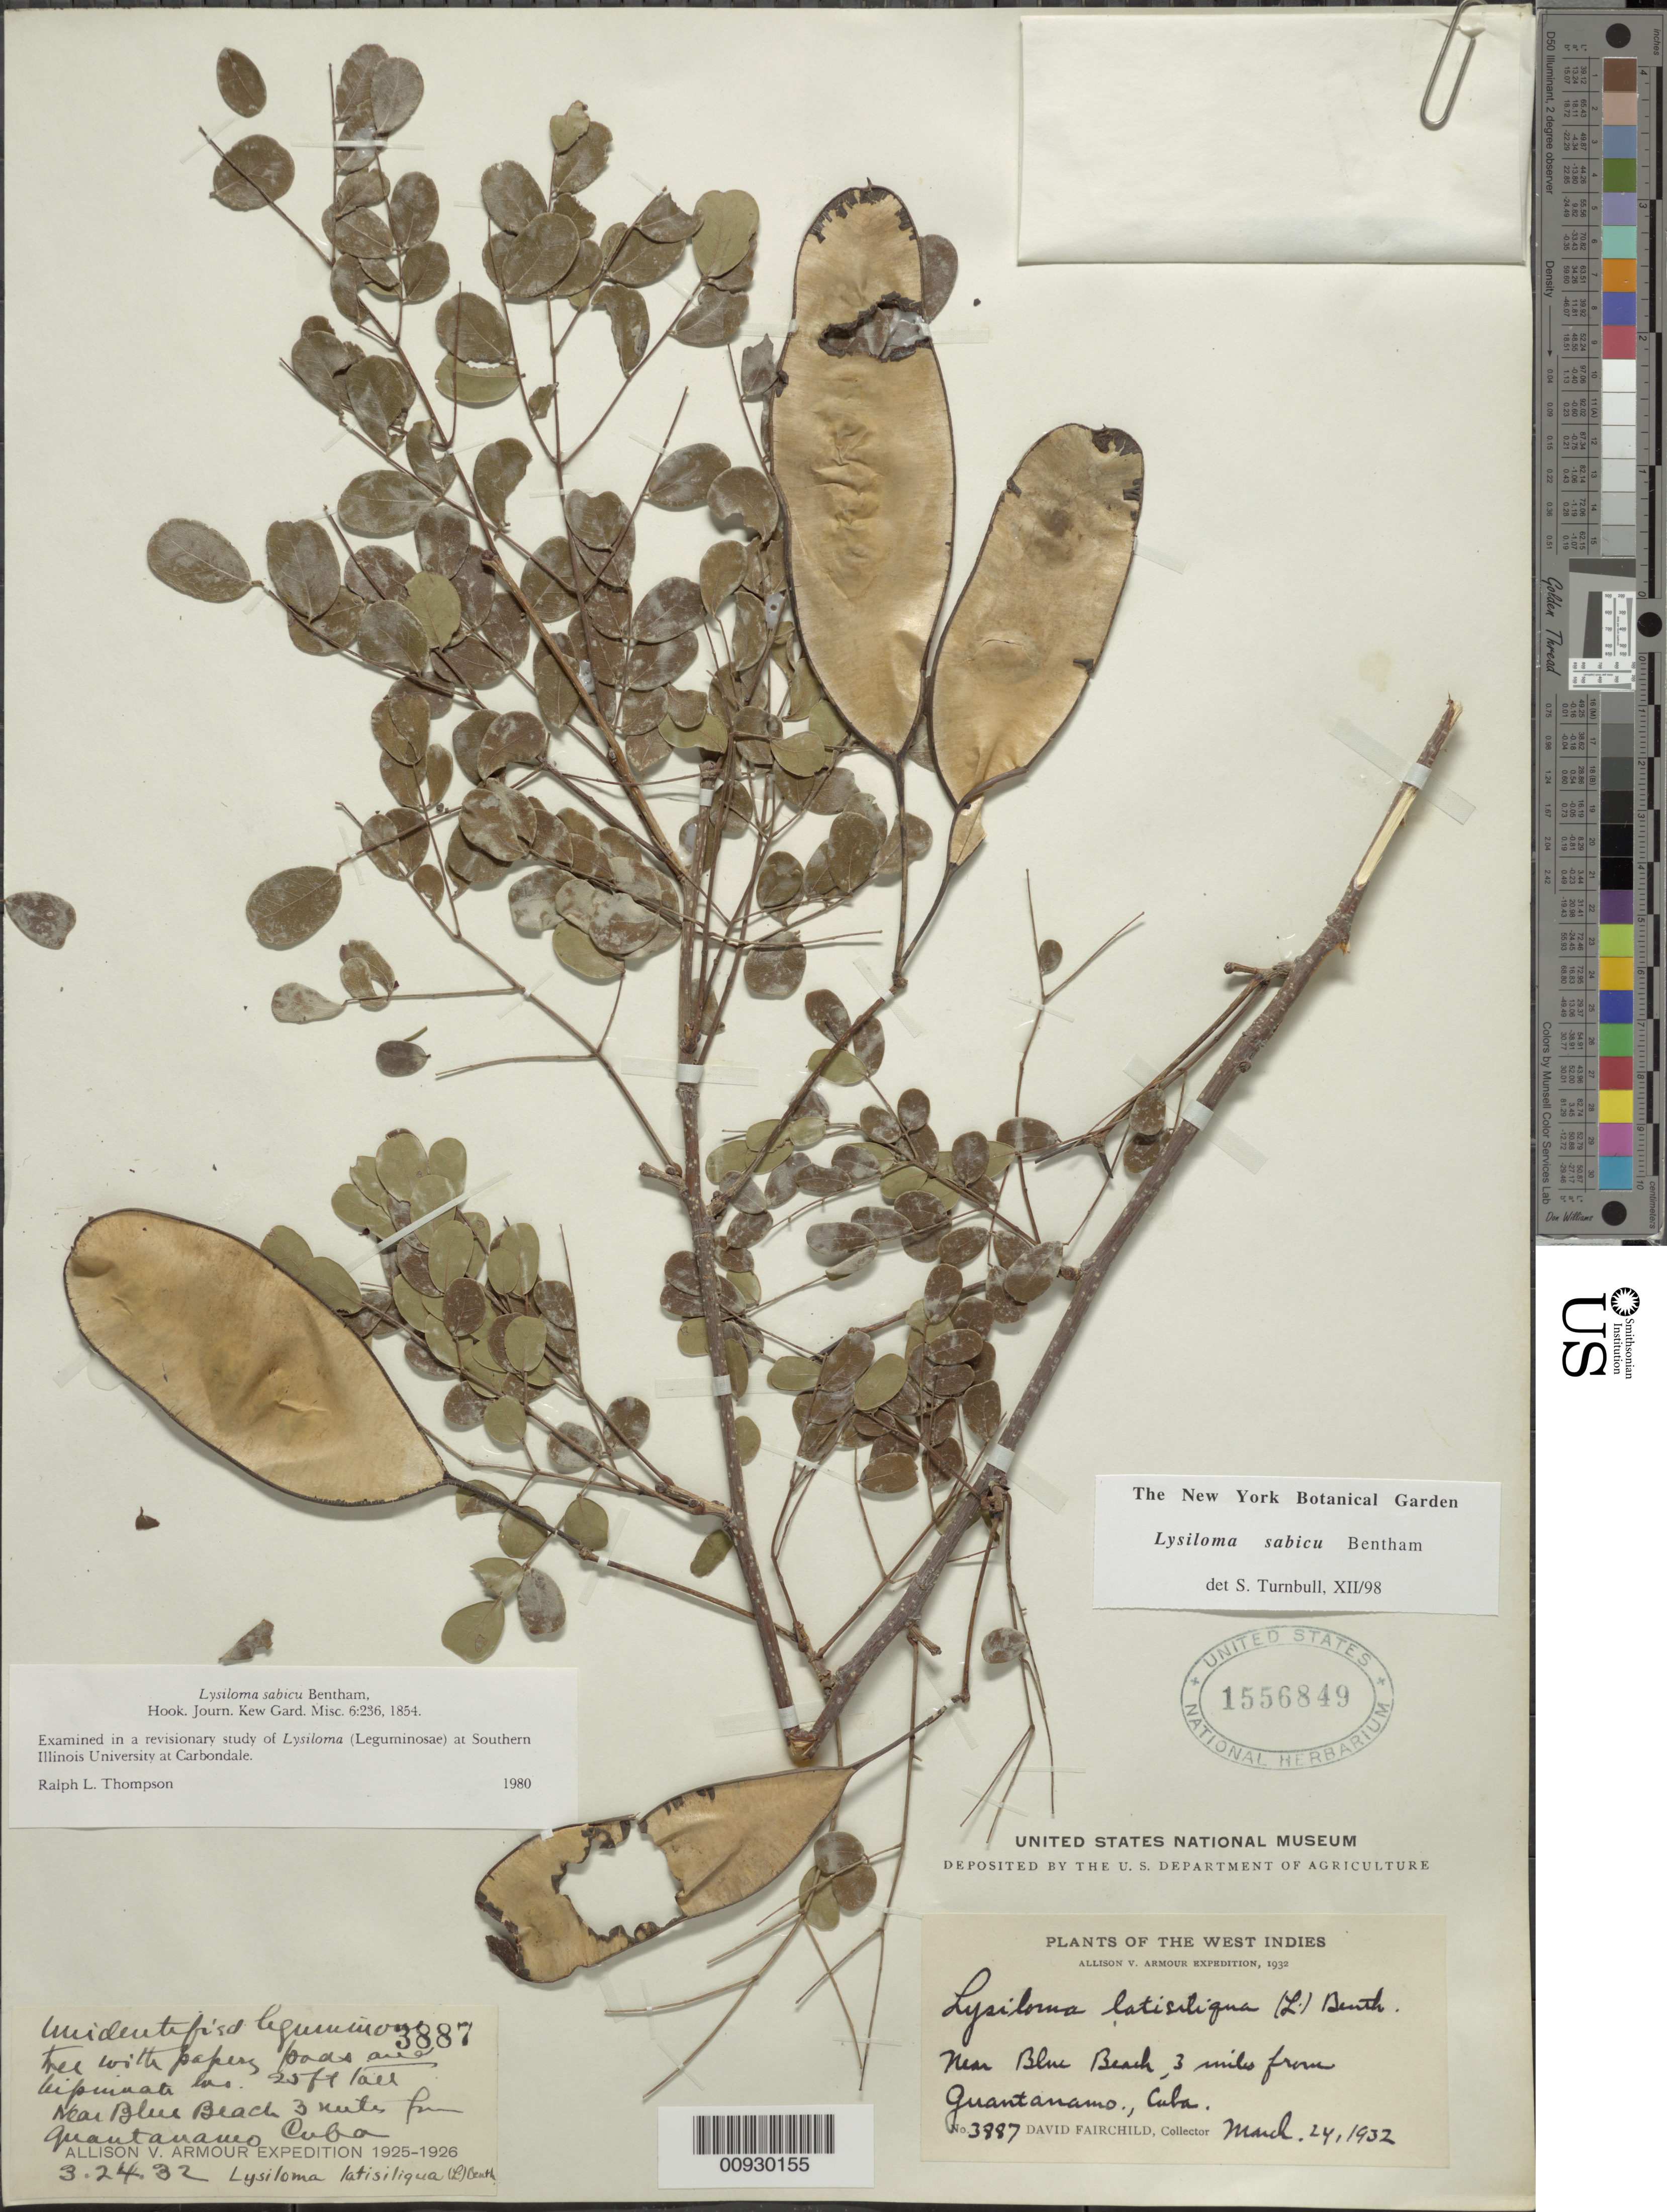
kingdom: Plantae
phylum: Tracheophyta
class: Magnoliopsida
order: Fabales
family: Fabaceae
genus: Lysiloma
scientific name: Lysiloma sabicu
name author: Benth.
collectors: D. Fairchild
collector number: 3887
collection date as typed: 24 Mar 1932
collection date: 1932-03-24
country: Cuba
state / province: Guantanamo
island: Cuba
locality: Near Blue Beach, 3 miles from Guantánamo Bay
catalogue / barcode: US 1556849